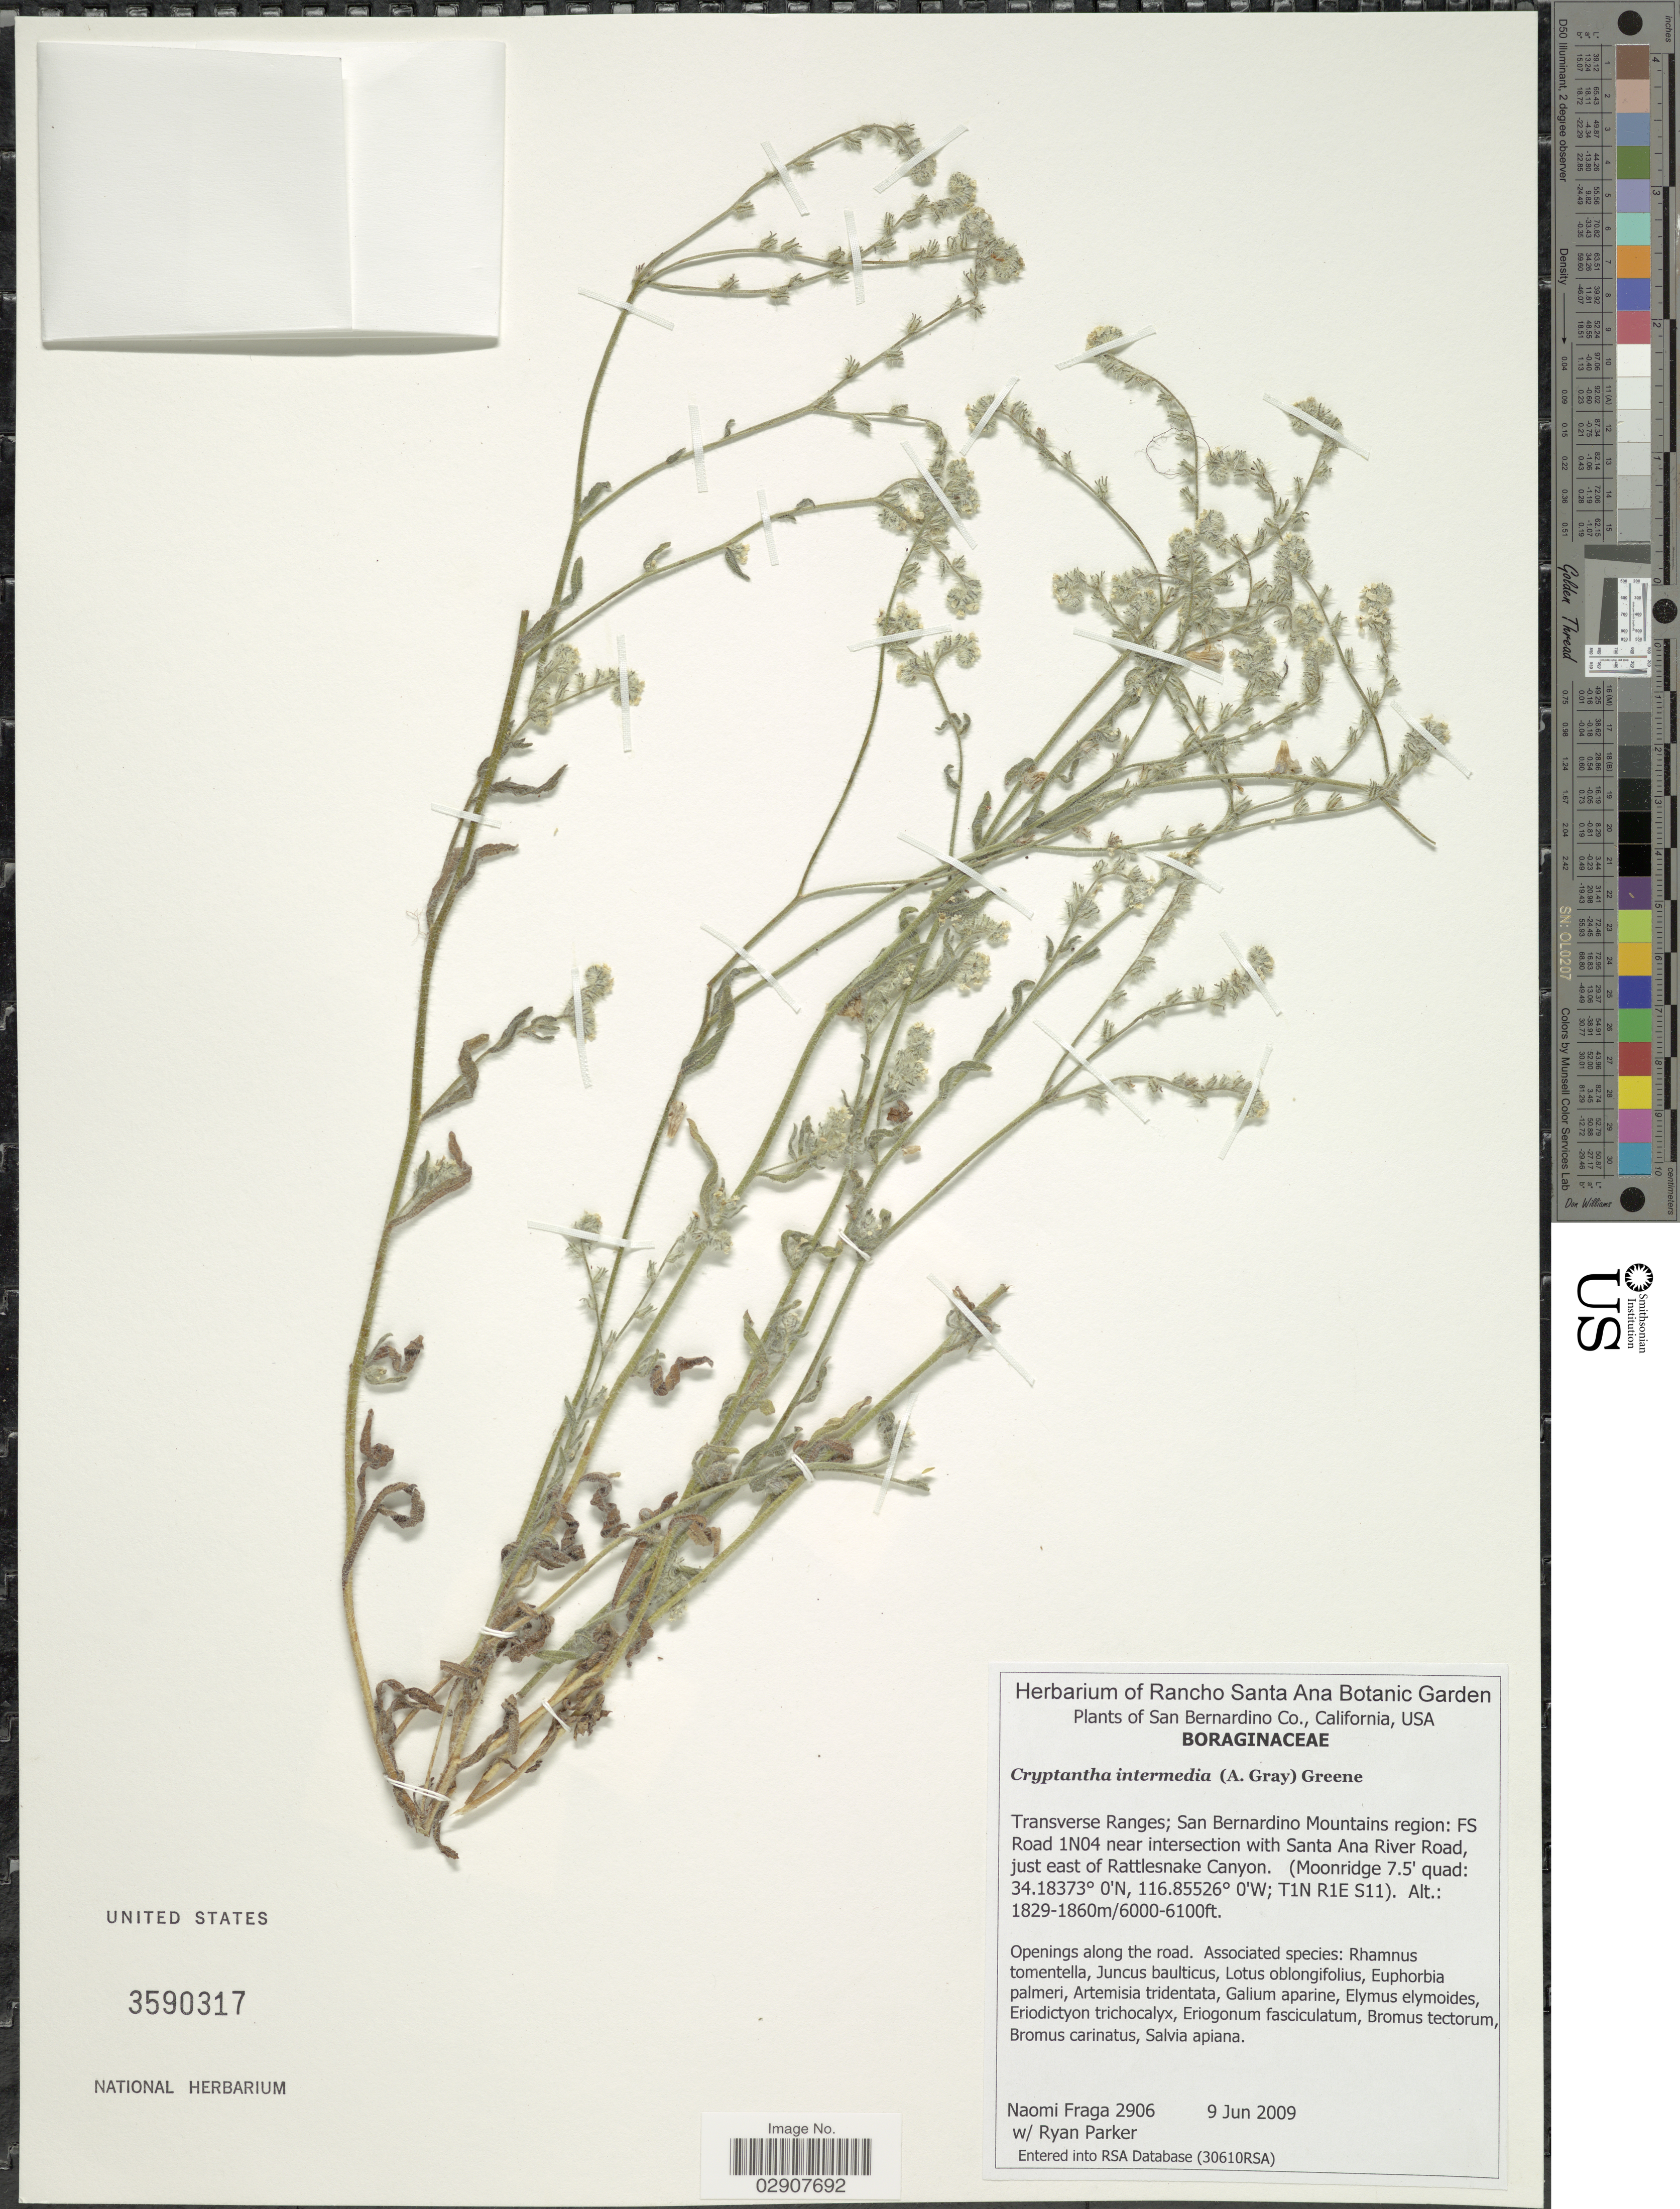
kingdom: Plantae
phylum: Tracheophyta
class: Magnoliopsida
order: Boraginales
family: Boraginaceae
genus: Cryptantha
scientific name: Cryptantha intermedia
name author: (A. Gray) Greene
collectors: N. Fraga & R. Parker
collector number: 2906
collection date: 2009-06-09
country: United States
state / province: California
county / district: San Bernardino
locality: San Bernardino Co., Transverse Ranges; San Bernardino Mountains region: FS Road 1N04 near intersection with Santa Ana River Road, just east of Rattlesnake Canyon (Moonridge 7.5'quad, T1N R1E S11).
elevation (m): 1829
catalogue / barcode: US 3590317